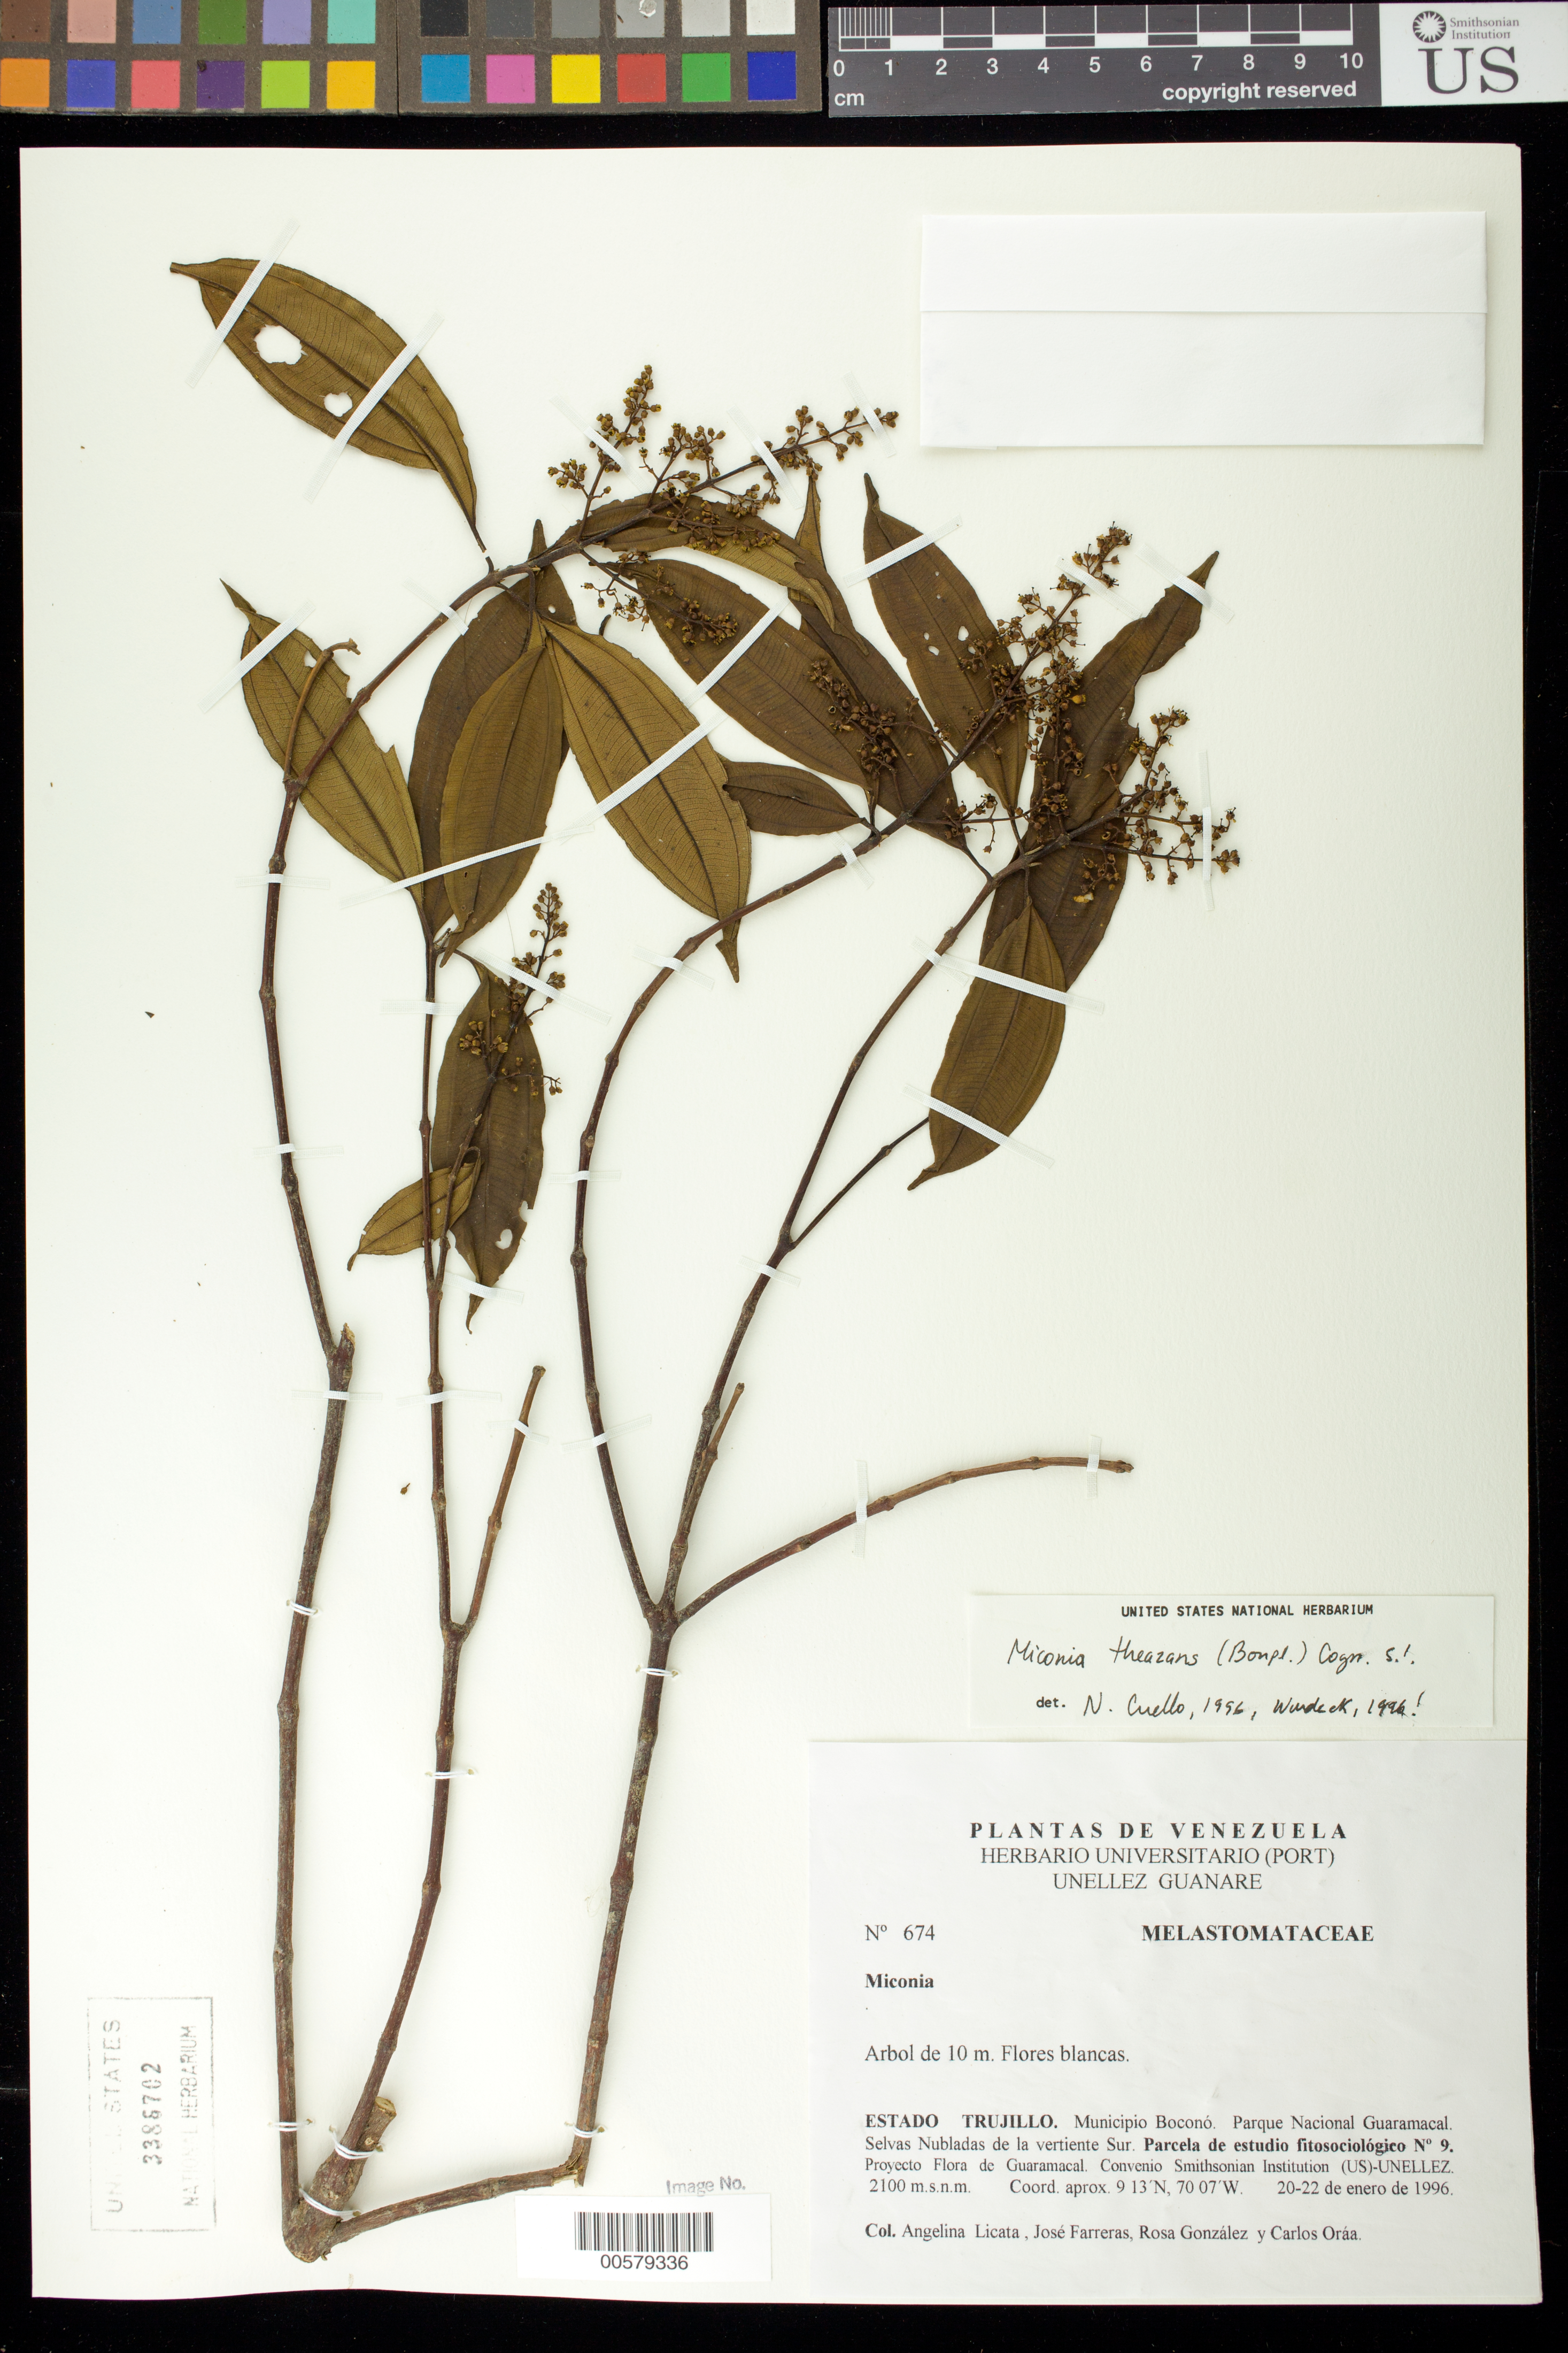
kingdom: Plantae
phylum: Tracheophyta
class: Magnoliopsida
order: Myrtales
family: Melastomataceae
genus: Miconia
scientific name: Miconia theizans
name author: (Bonpl.) Cogn.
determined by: Wurdack, John J., (US), US (UNITED STATES)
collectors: A. Licata, J. Farreras, R. González & C. Oráa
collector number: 674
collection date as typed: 20 Jan 1996 to 22 Jan 1996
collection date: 1996-01-20/1996-01-22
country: Venezuela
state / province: Trujillo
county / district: Boconó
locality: Parque Nacional Guaramacal, vertiente S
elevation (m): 2100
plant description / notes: MO, PORT, US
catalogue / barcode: US 3386702